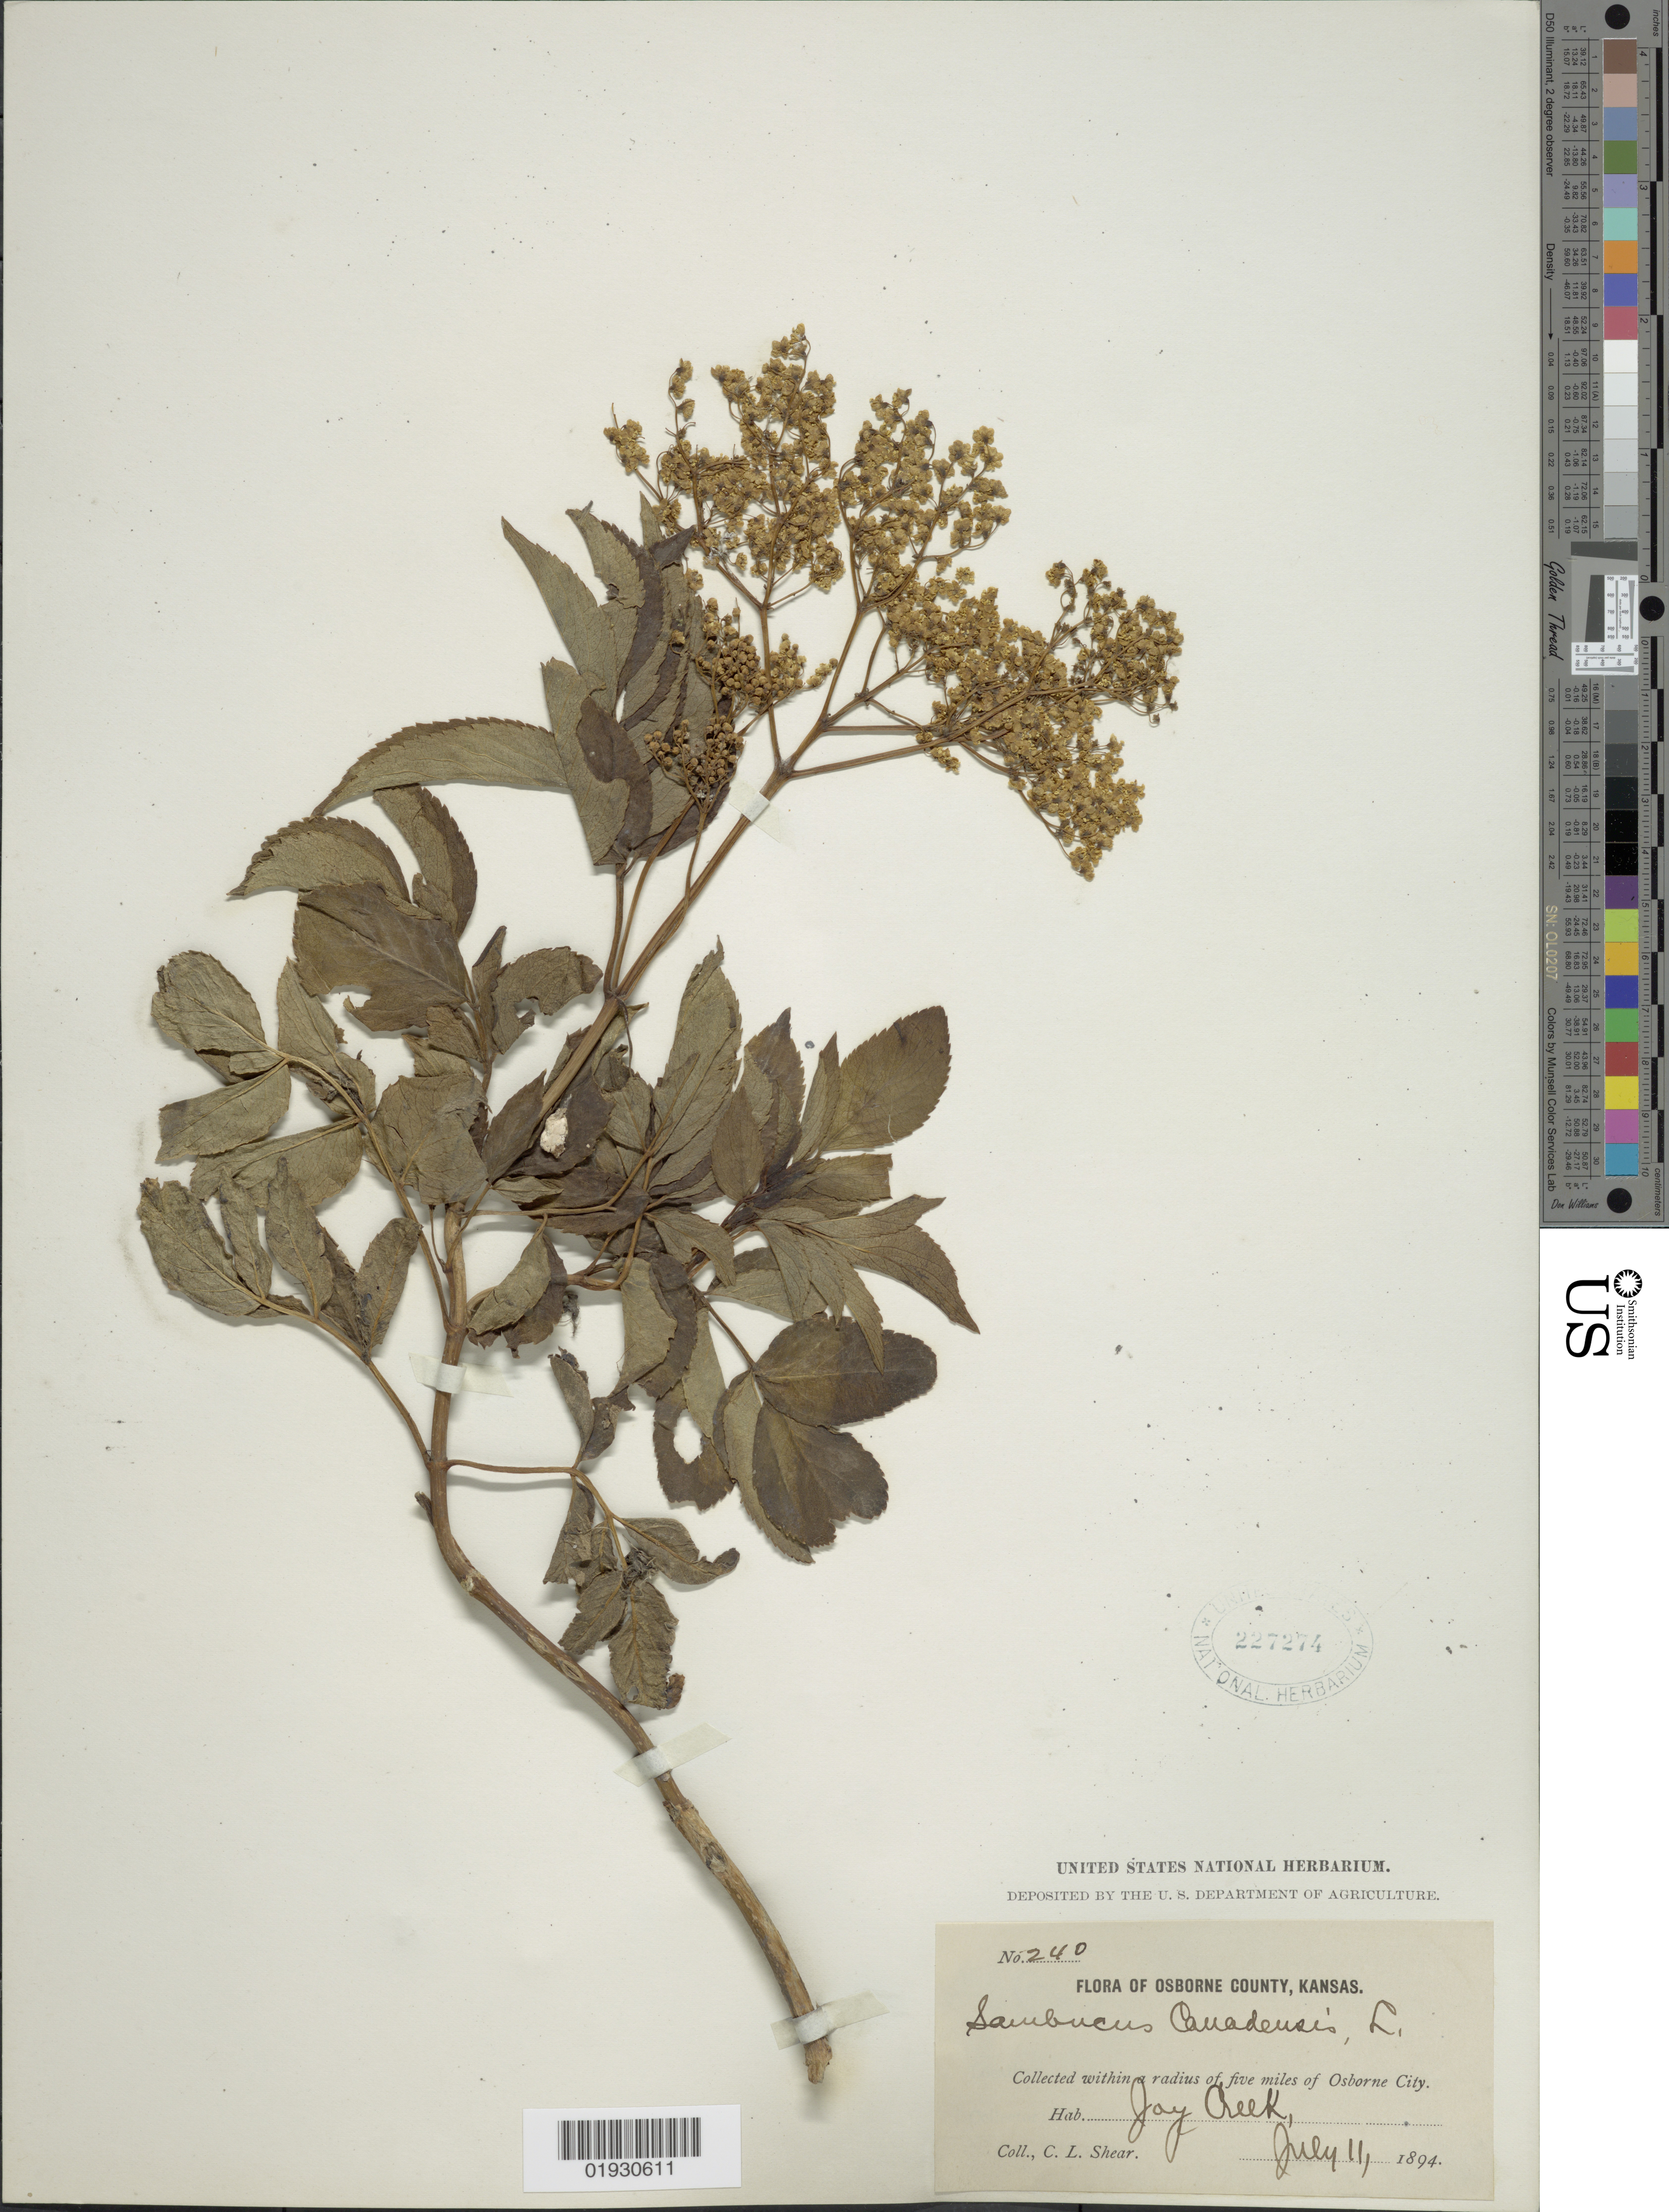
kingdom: Plantae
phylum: Tracheophyta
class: Magnoliopsida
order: Dipsacales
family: Viburnaceae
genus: Sambucus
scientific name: Sambucus canadensis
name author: L.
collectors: C. L. Shear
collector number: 240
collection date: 1894-07-11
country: United States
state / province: Kansas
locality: Osborne County. Five miles of Osborne City. Jay Creek.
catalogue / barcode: US 227274